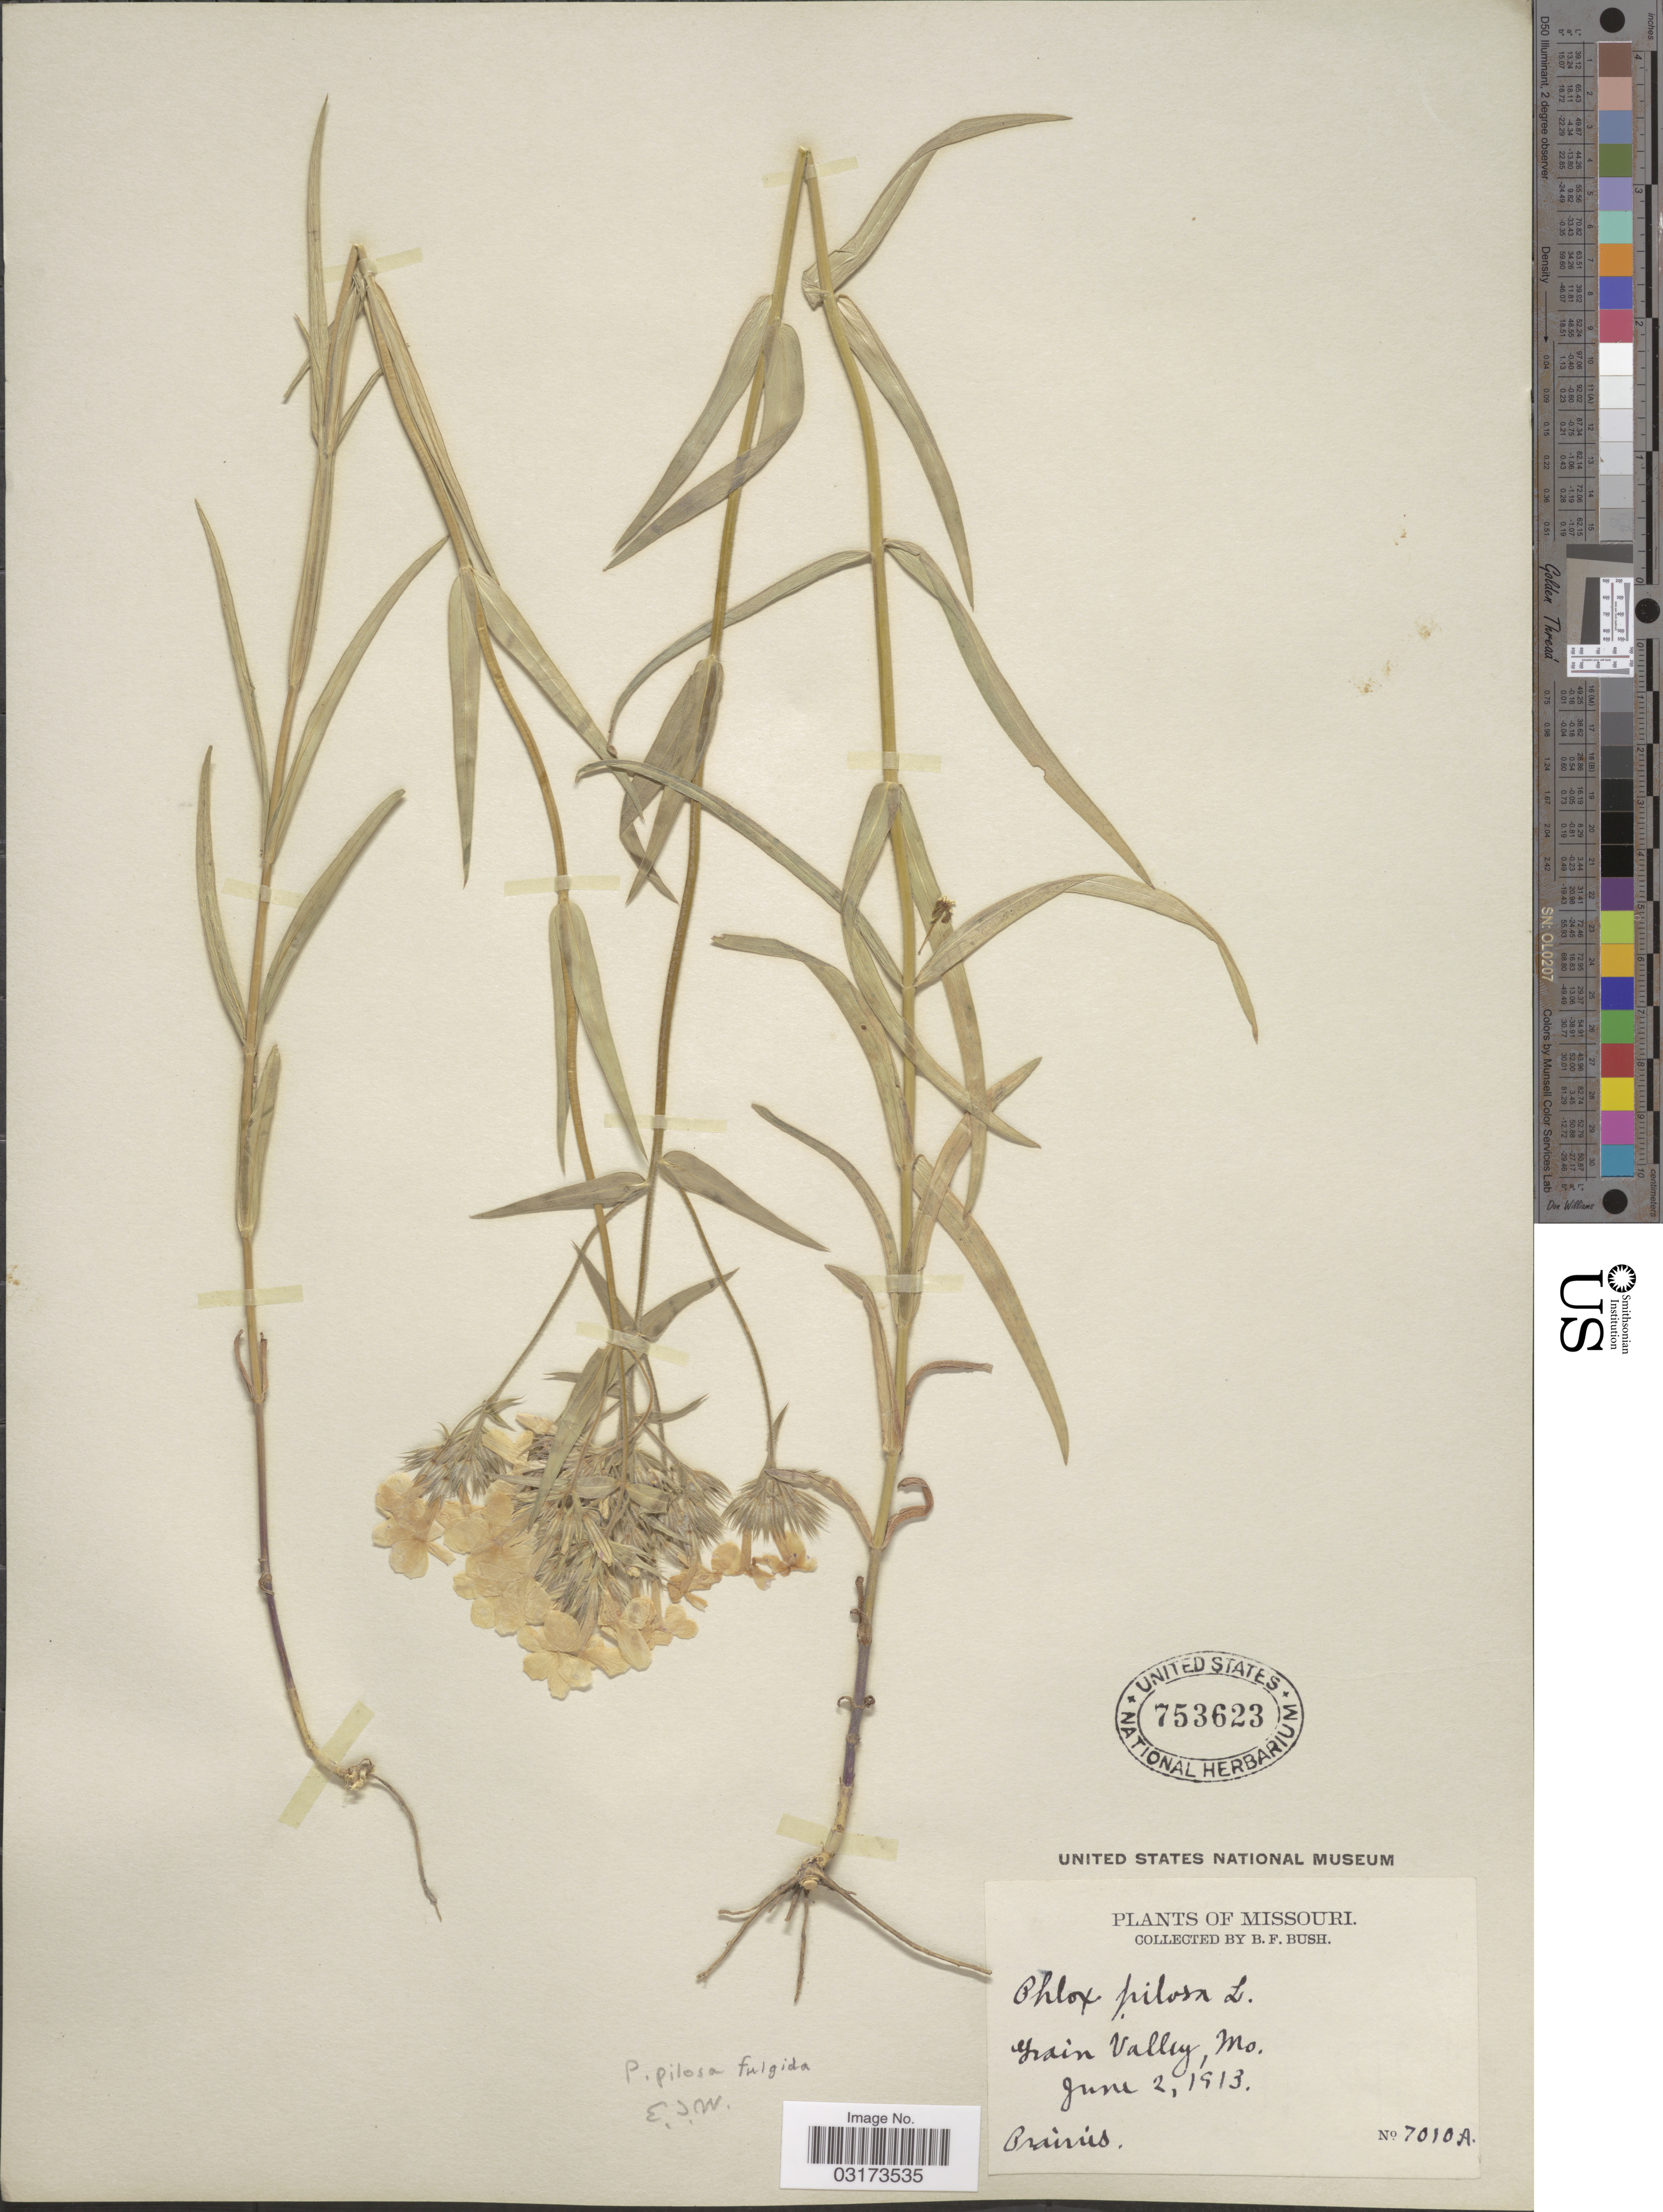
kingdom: Plantae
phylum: Tracheophyta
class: Magnoliopsida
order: Ericales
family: Polemoniaceae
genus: Phlox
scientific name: Phlox pilosa subsp. fulgida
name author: (Wherry) Wherry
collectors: B. F. Bush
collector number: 7010A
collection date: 1913-06-02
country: United States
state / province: Missouri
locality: Grain Valley.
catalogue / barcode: US 753623